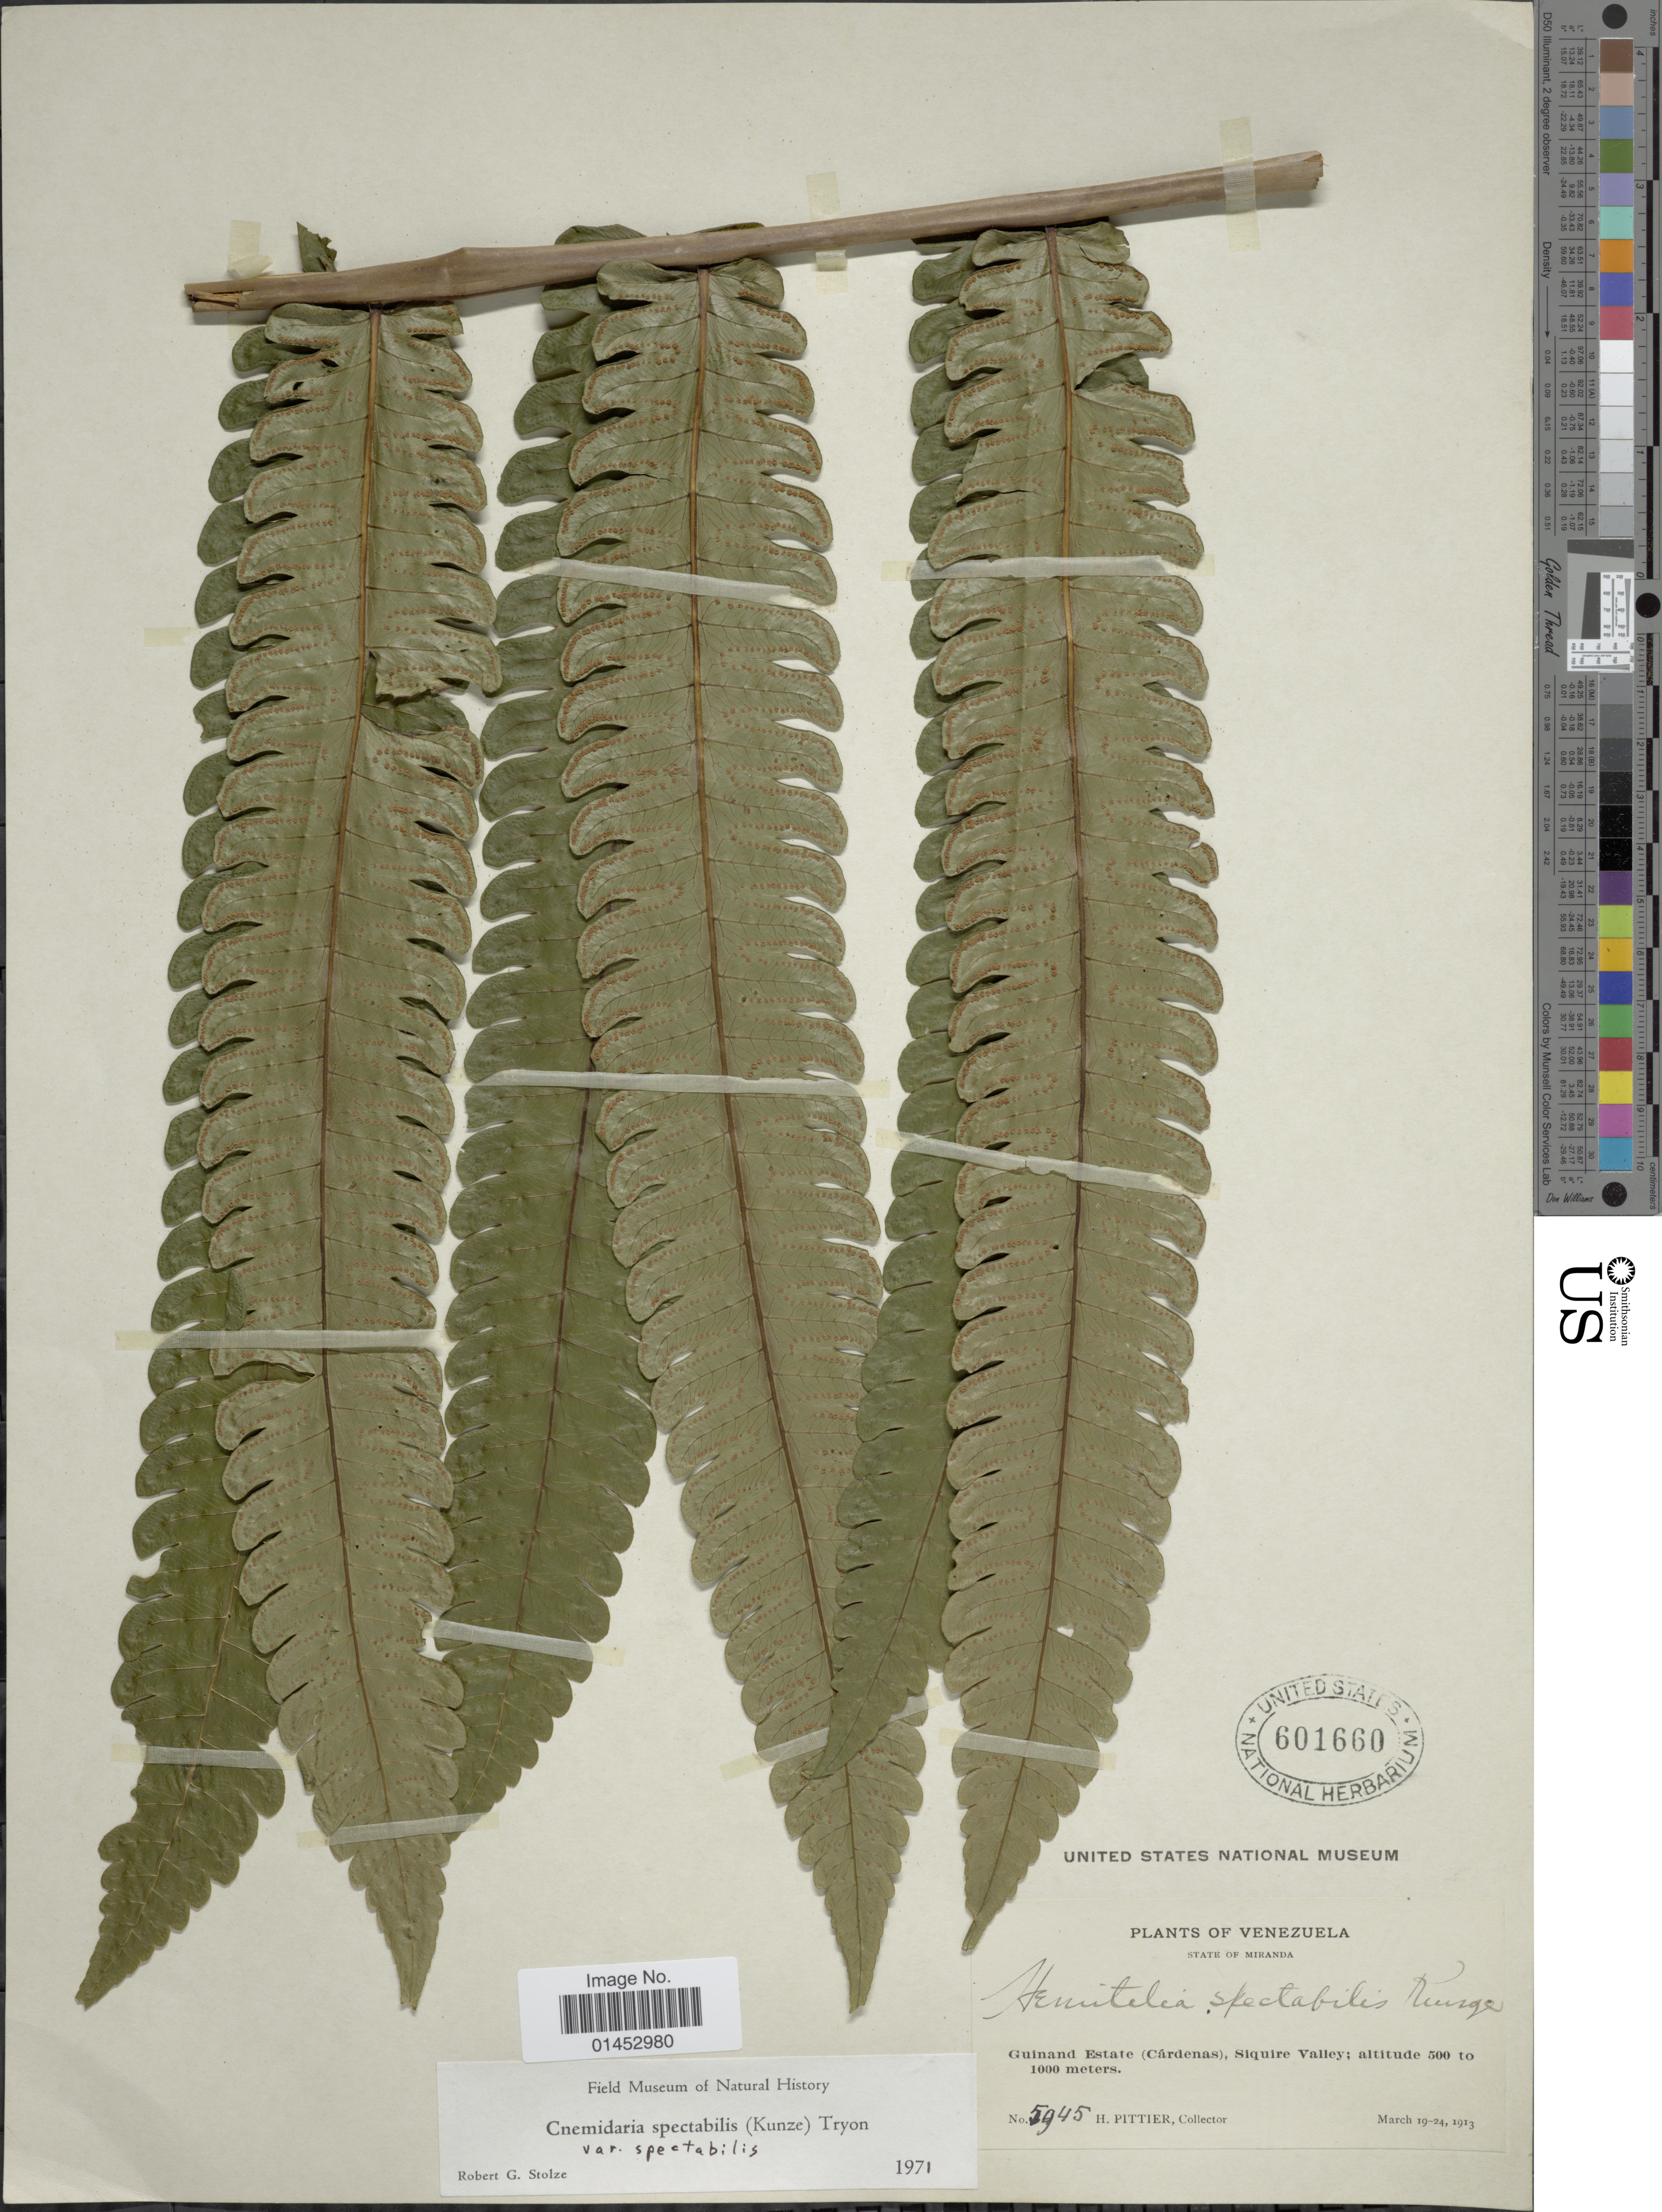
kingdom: Plantae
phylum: Tracheophyta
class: Polypodiopsida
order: Cyatheales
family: Cyatheaceae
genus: Cyathea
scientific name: Cyathea spectabilis var. spectabilis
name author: (Kunze) Domin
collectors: H. F. Pittier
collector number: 5945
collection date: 1913-03-19/1913-03-24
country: Venezuela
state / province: Miranda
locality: Guinand Estate (Cárdenas), Siguire Valley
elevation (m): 500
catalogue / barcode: US 601660